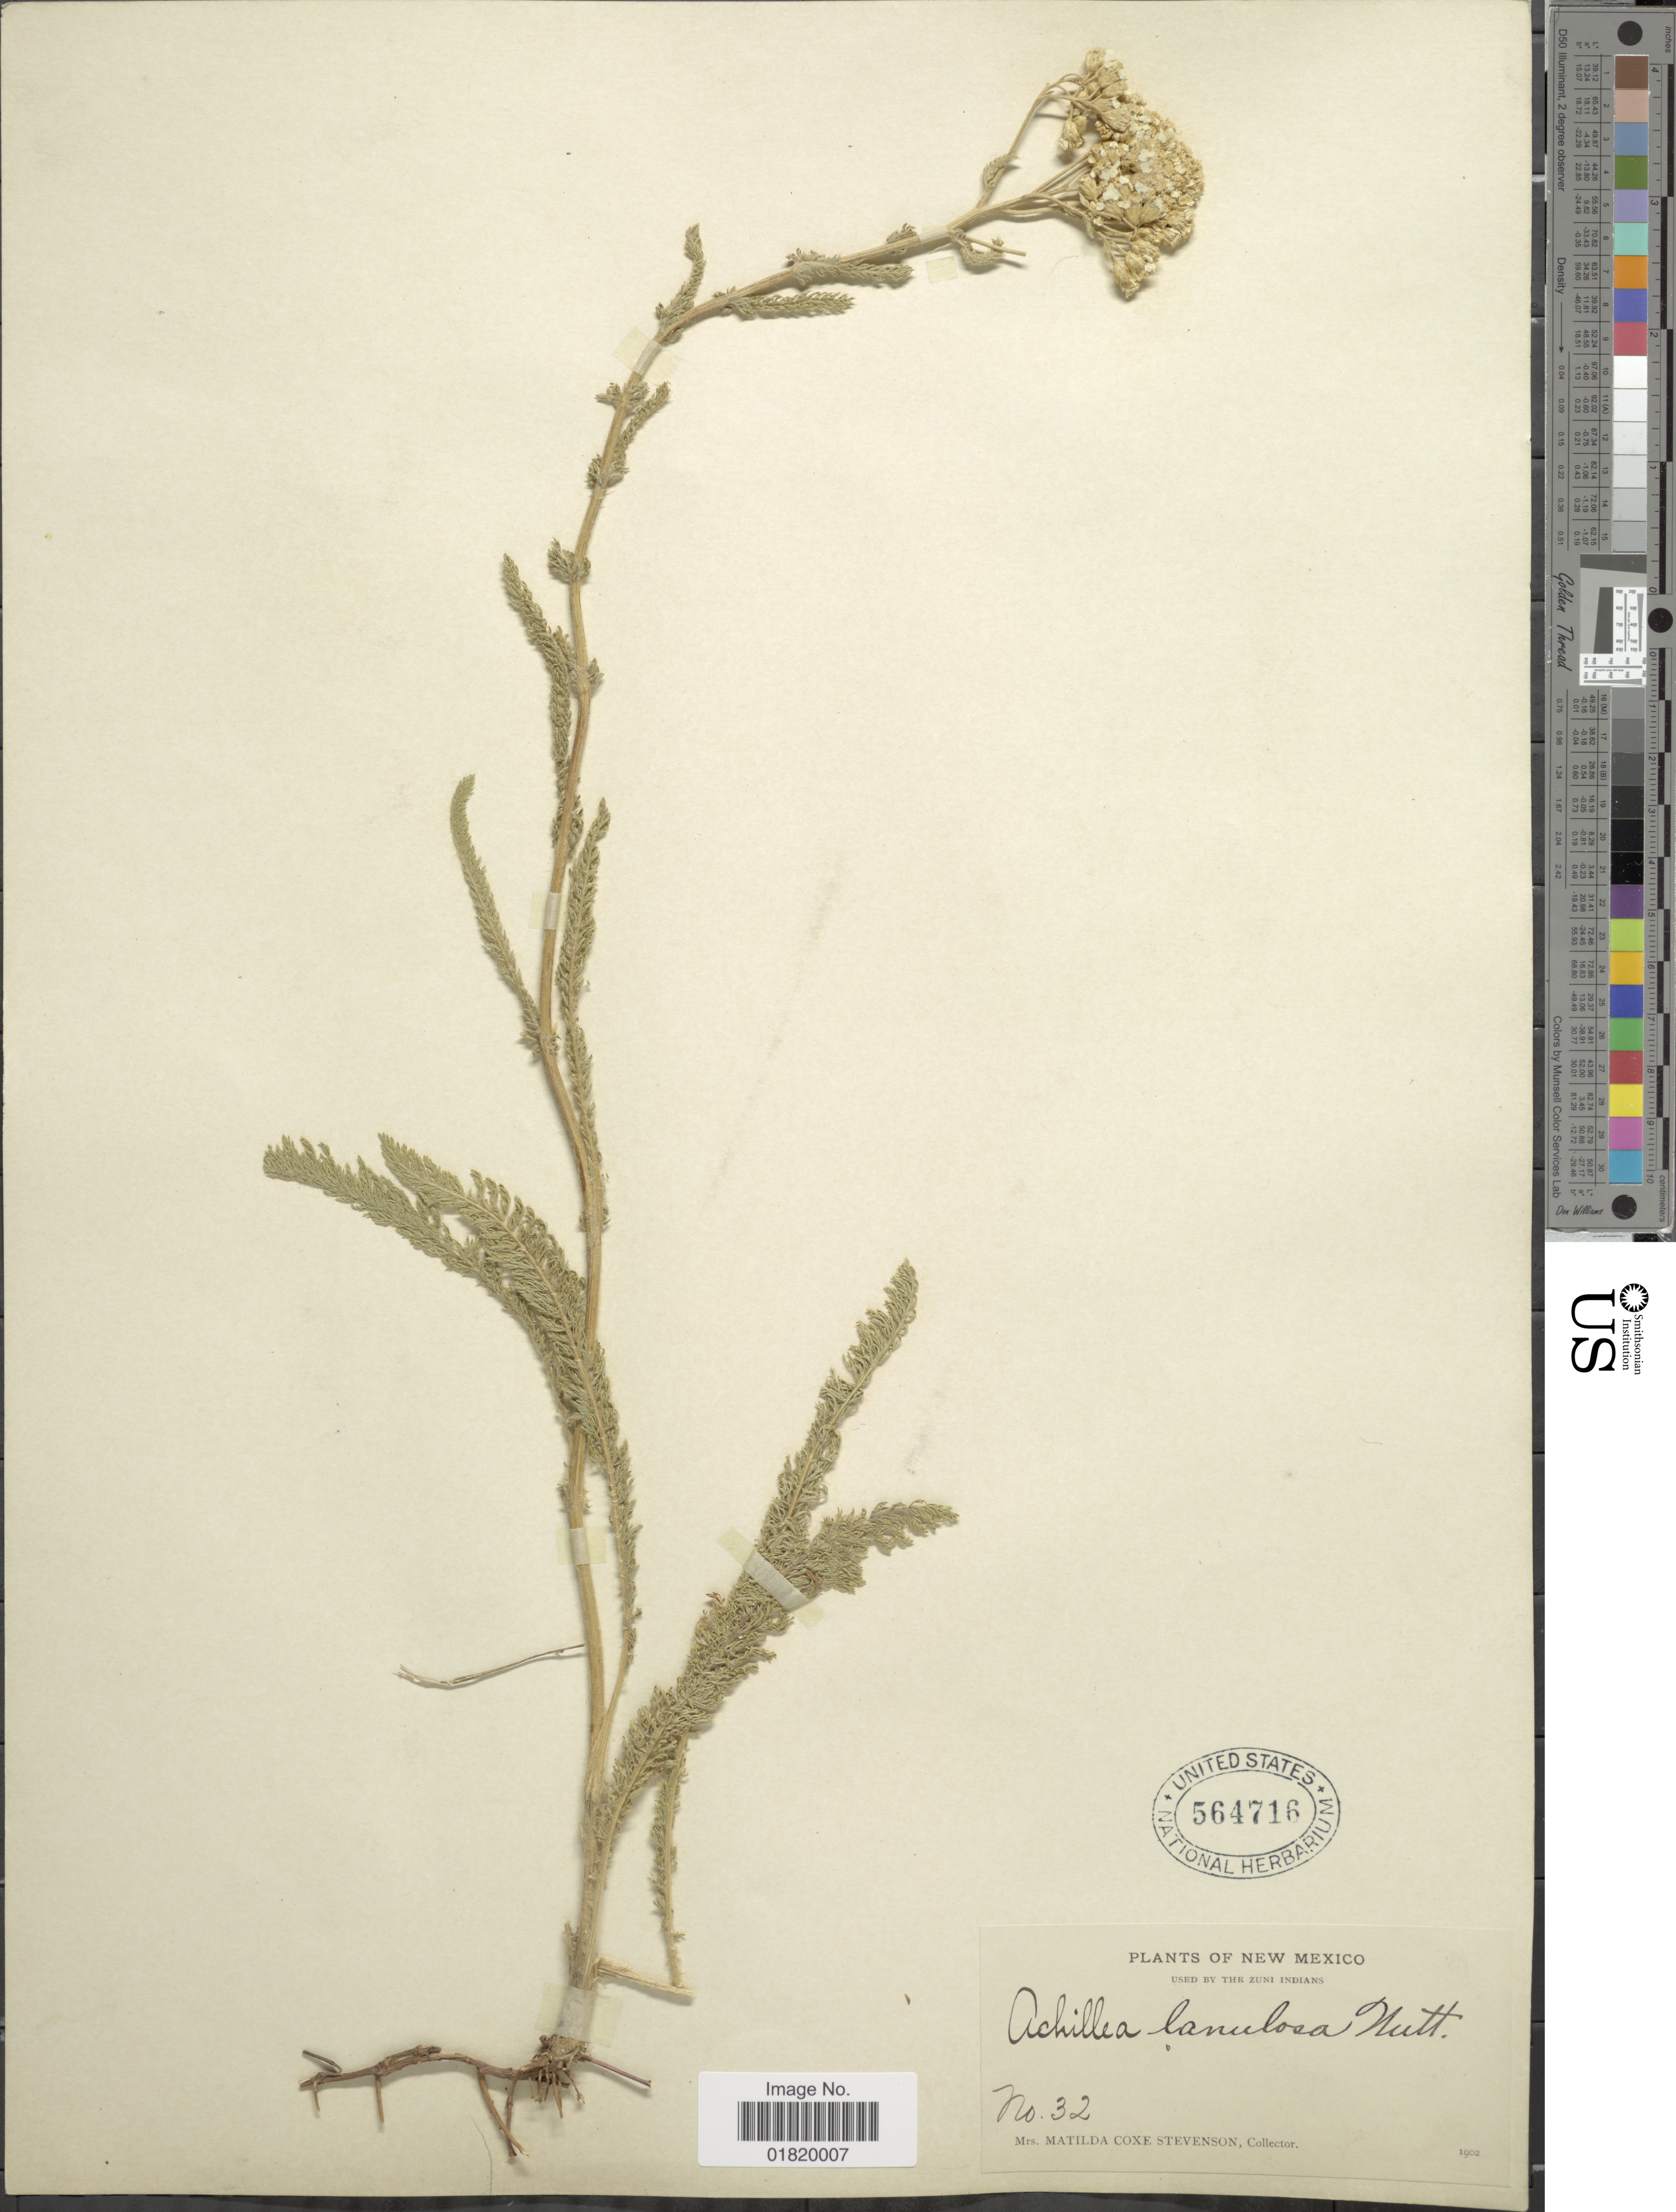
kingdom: Plantae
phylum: Tracheophyta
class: Magnoliopsida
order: Asterales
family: Asteraceae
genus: Achillea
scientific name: Achillea lanulosa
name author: Nutt.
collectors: M. Stevenson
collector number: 32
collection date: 1902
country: United States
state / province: New Mexico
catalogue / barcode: US 564716